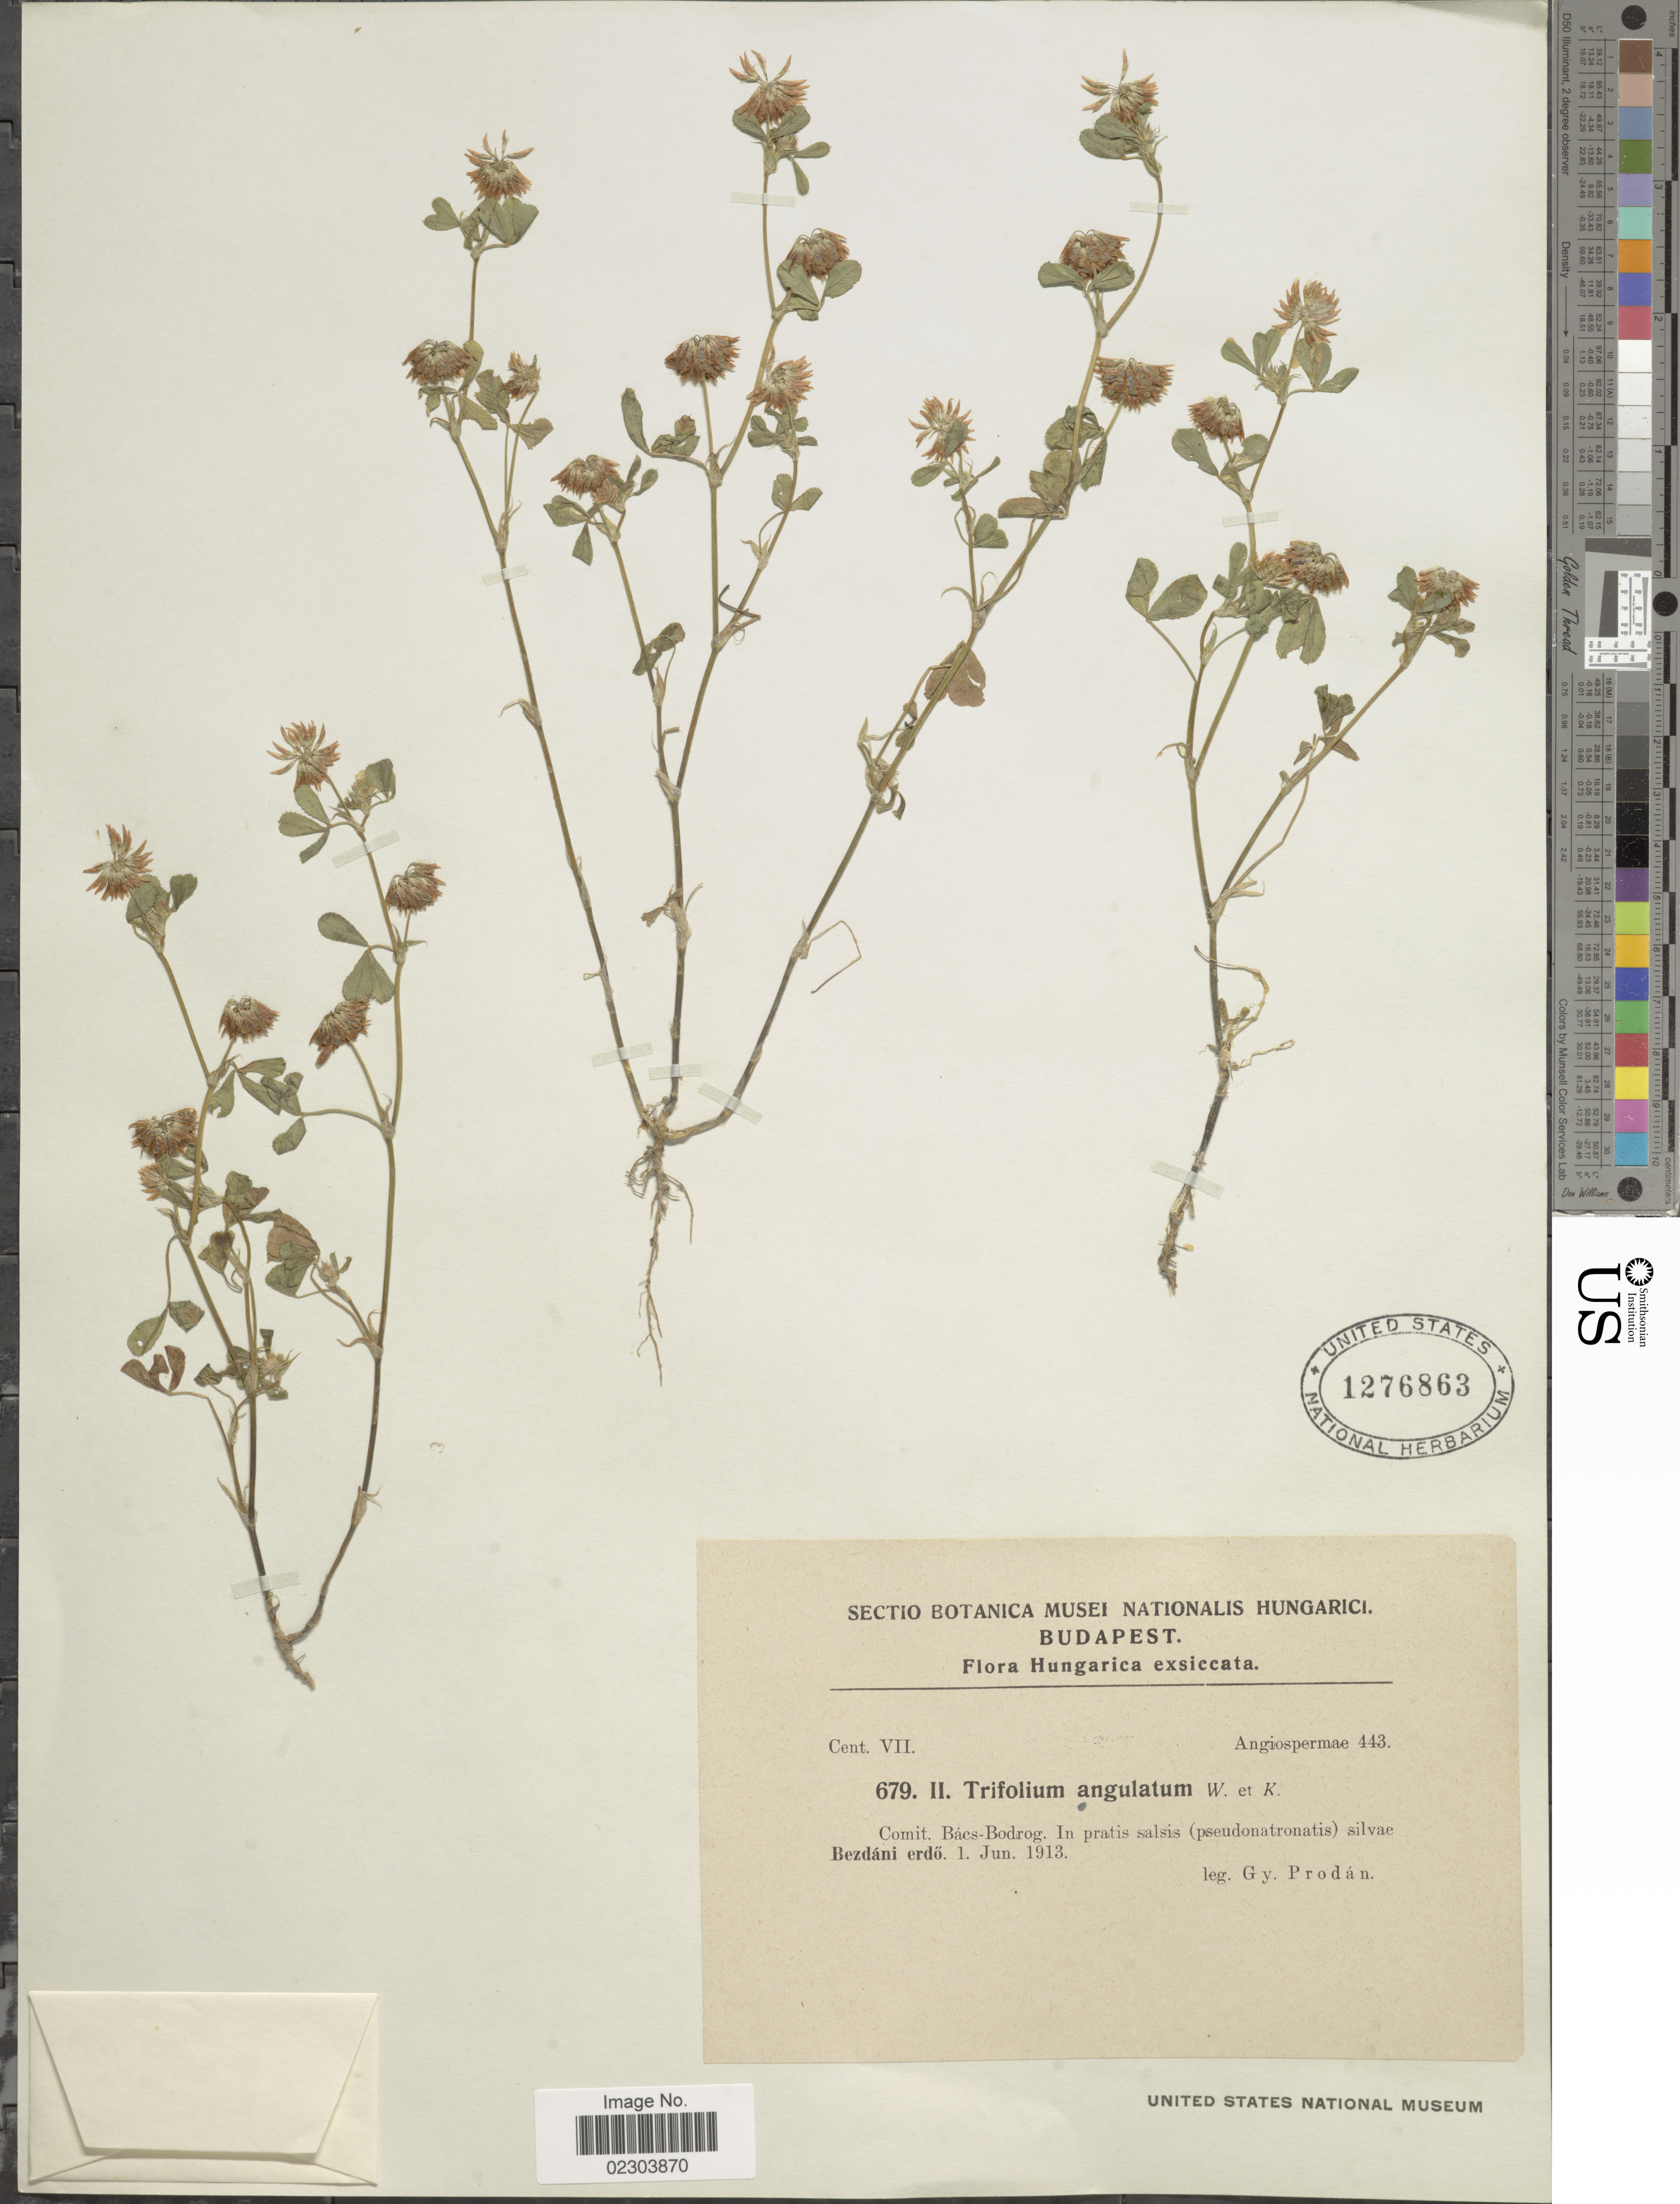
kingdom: Plantae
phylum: Tracheophyta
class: Magnoliopsida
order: Fabales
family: Fabaceae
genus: Trifolium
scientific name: Trifolium angulatum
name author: Waldst. & Kit.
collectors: G. Prodán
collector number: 679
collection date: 1913-06-01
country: Hungary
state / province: Budapest, Capital District of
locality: In pratis salsis (psuedonatronatis) silvae Bezdani erdo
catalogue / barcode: US 1276863